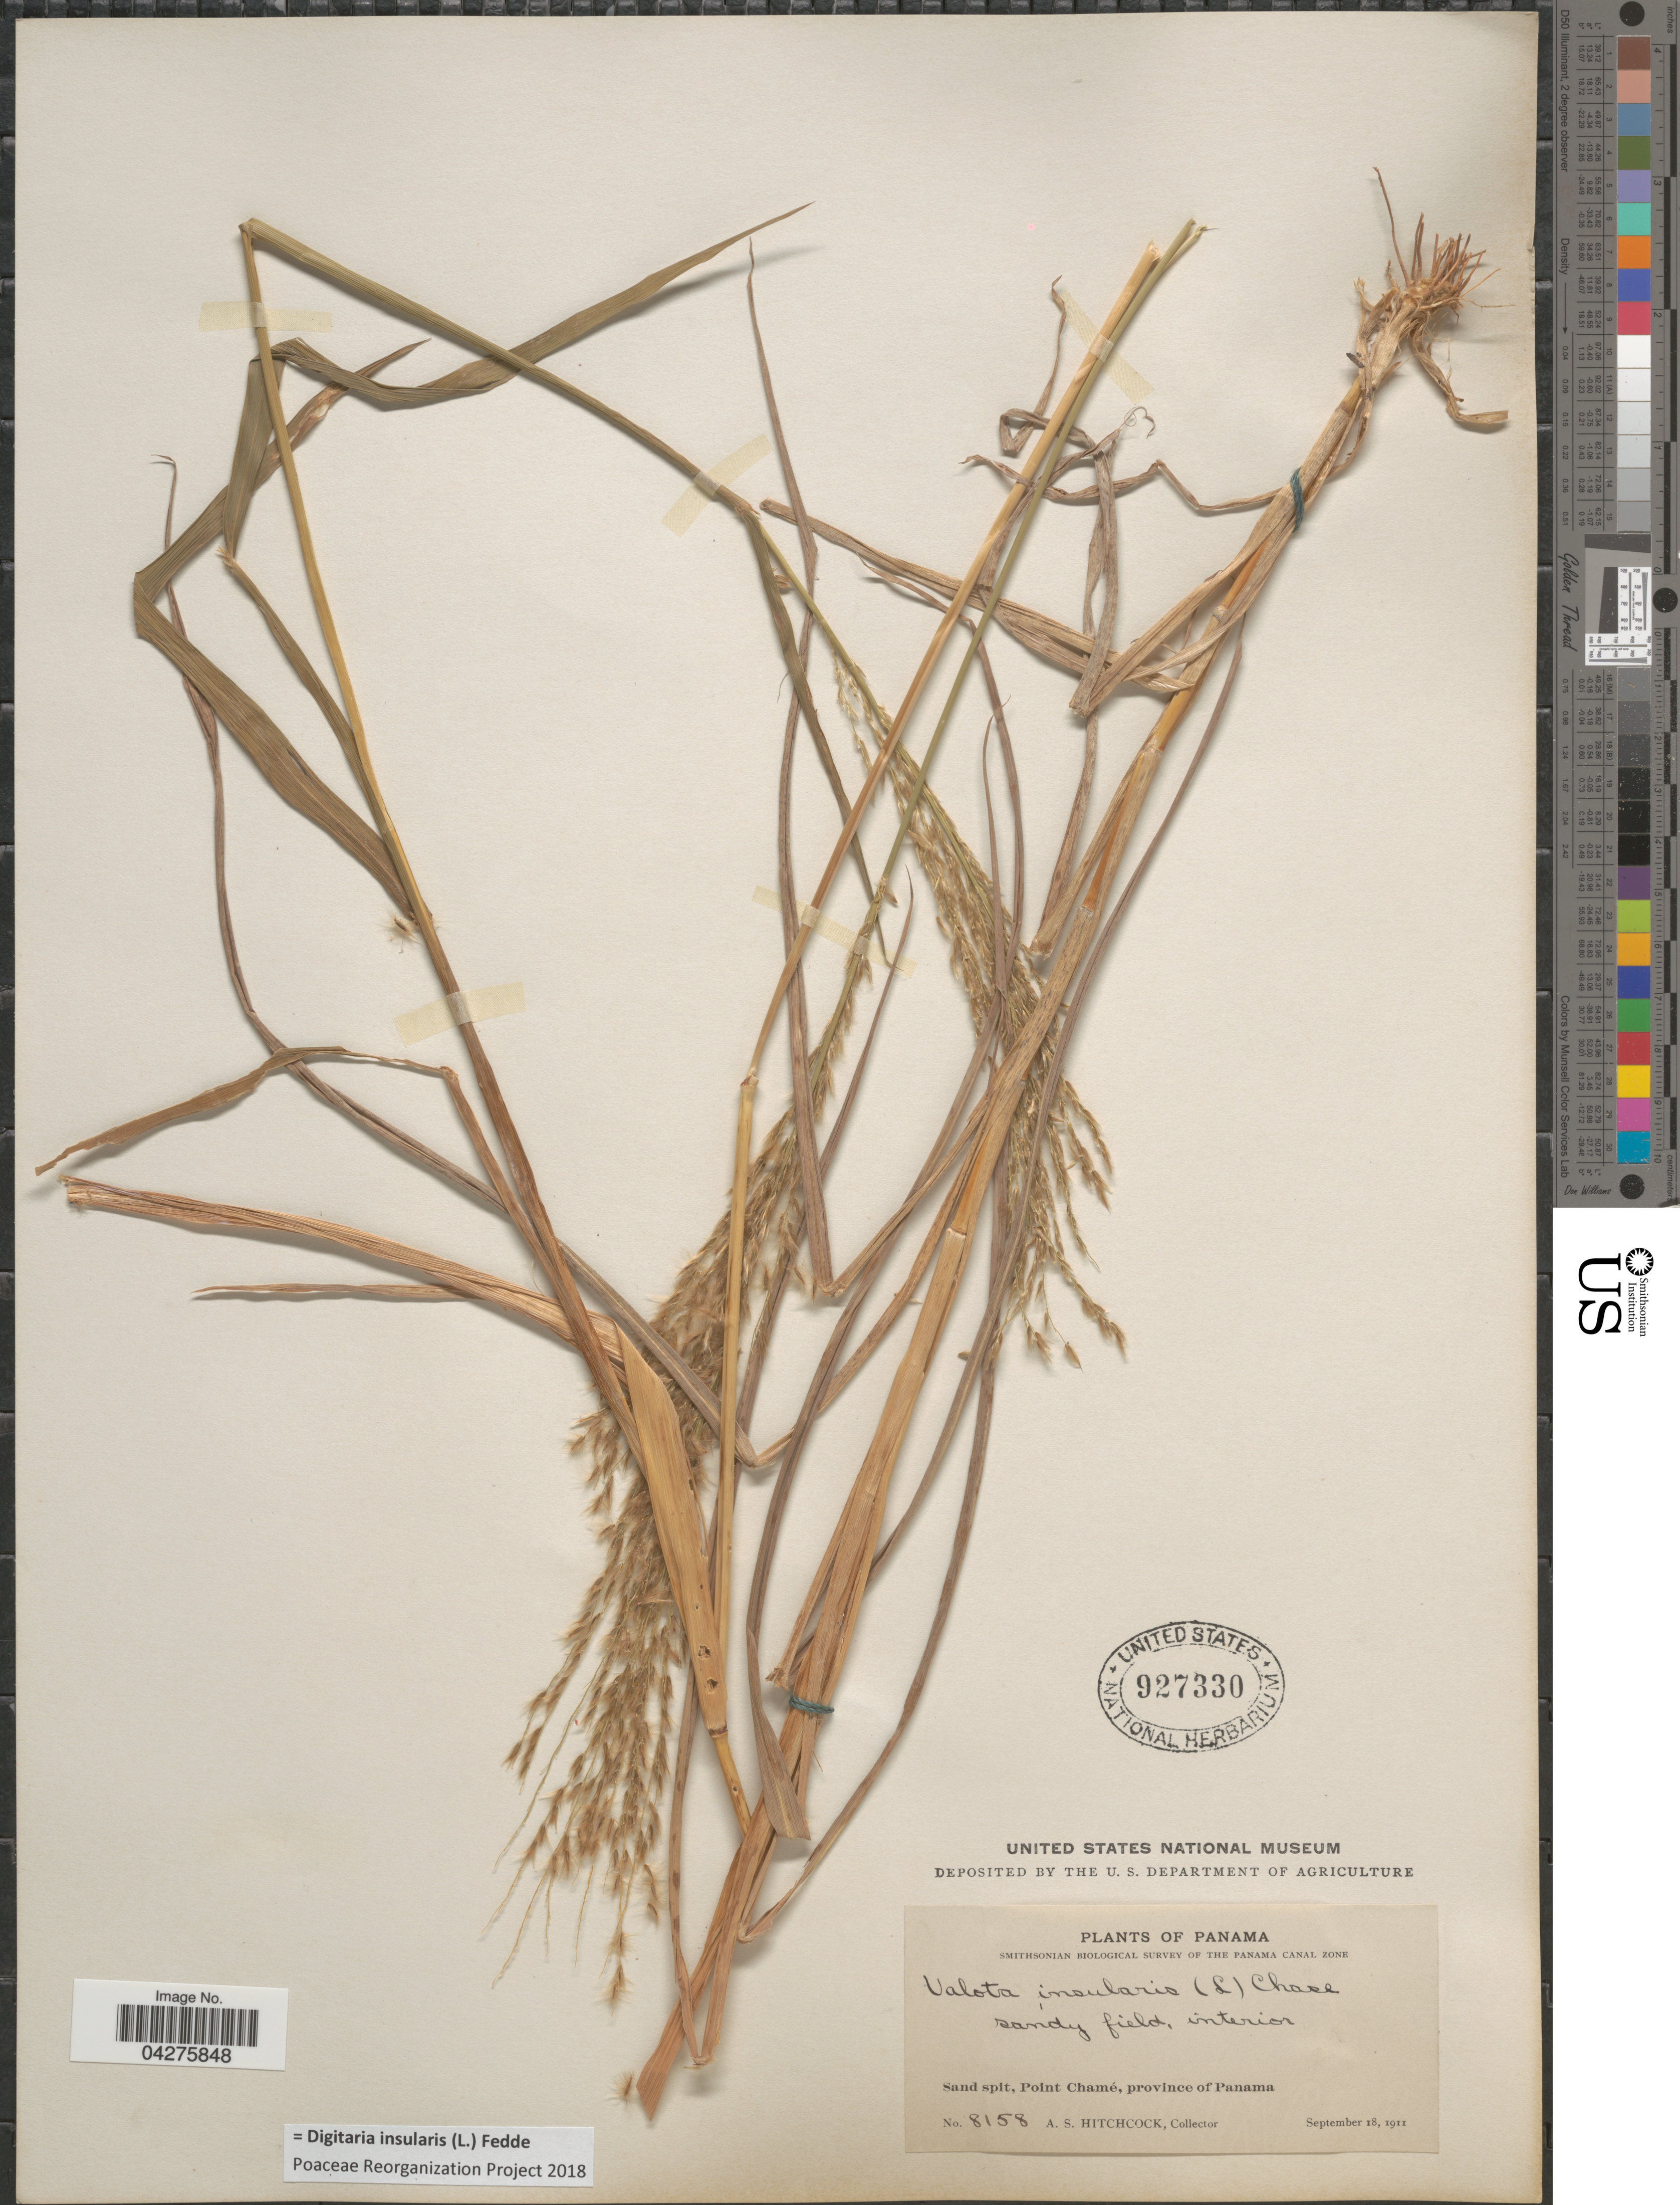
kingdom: Plantae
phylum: Tracheophyta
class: Liliopsida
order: Poales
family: Poaceae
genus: Digitaria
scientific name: Digitaria insularis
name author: (L.) Fedde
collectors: A. S. Hitchcock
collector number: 8158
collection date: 1911-09-18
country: Panama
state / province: Panamá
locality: Smithsonian Biological Survey of the Panama Canal Zone. Sand spit, Point Chamé.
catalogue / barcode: US 927330